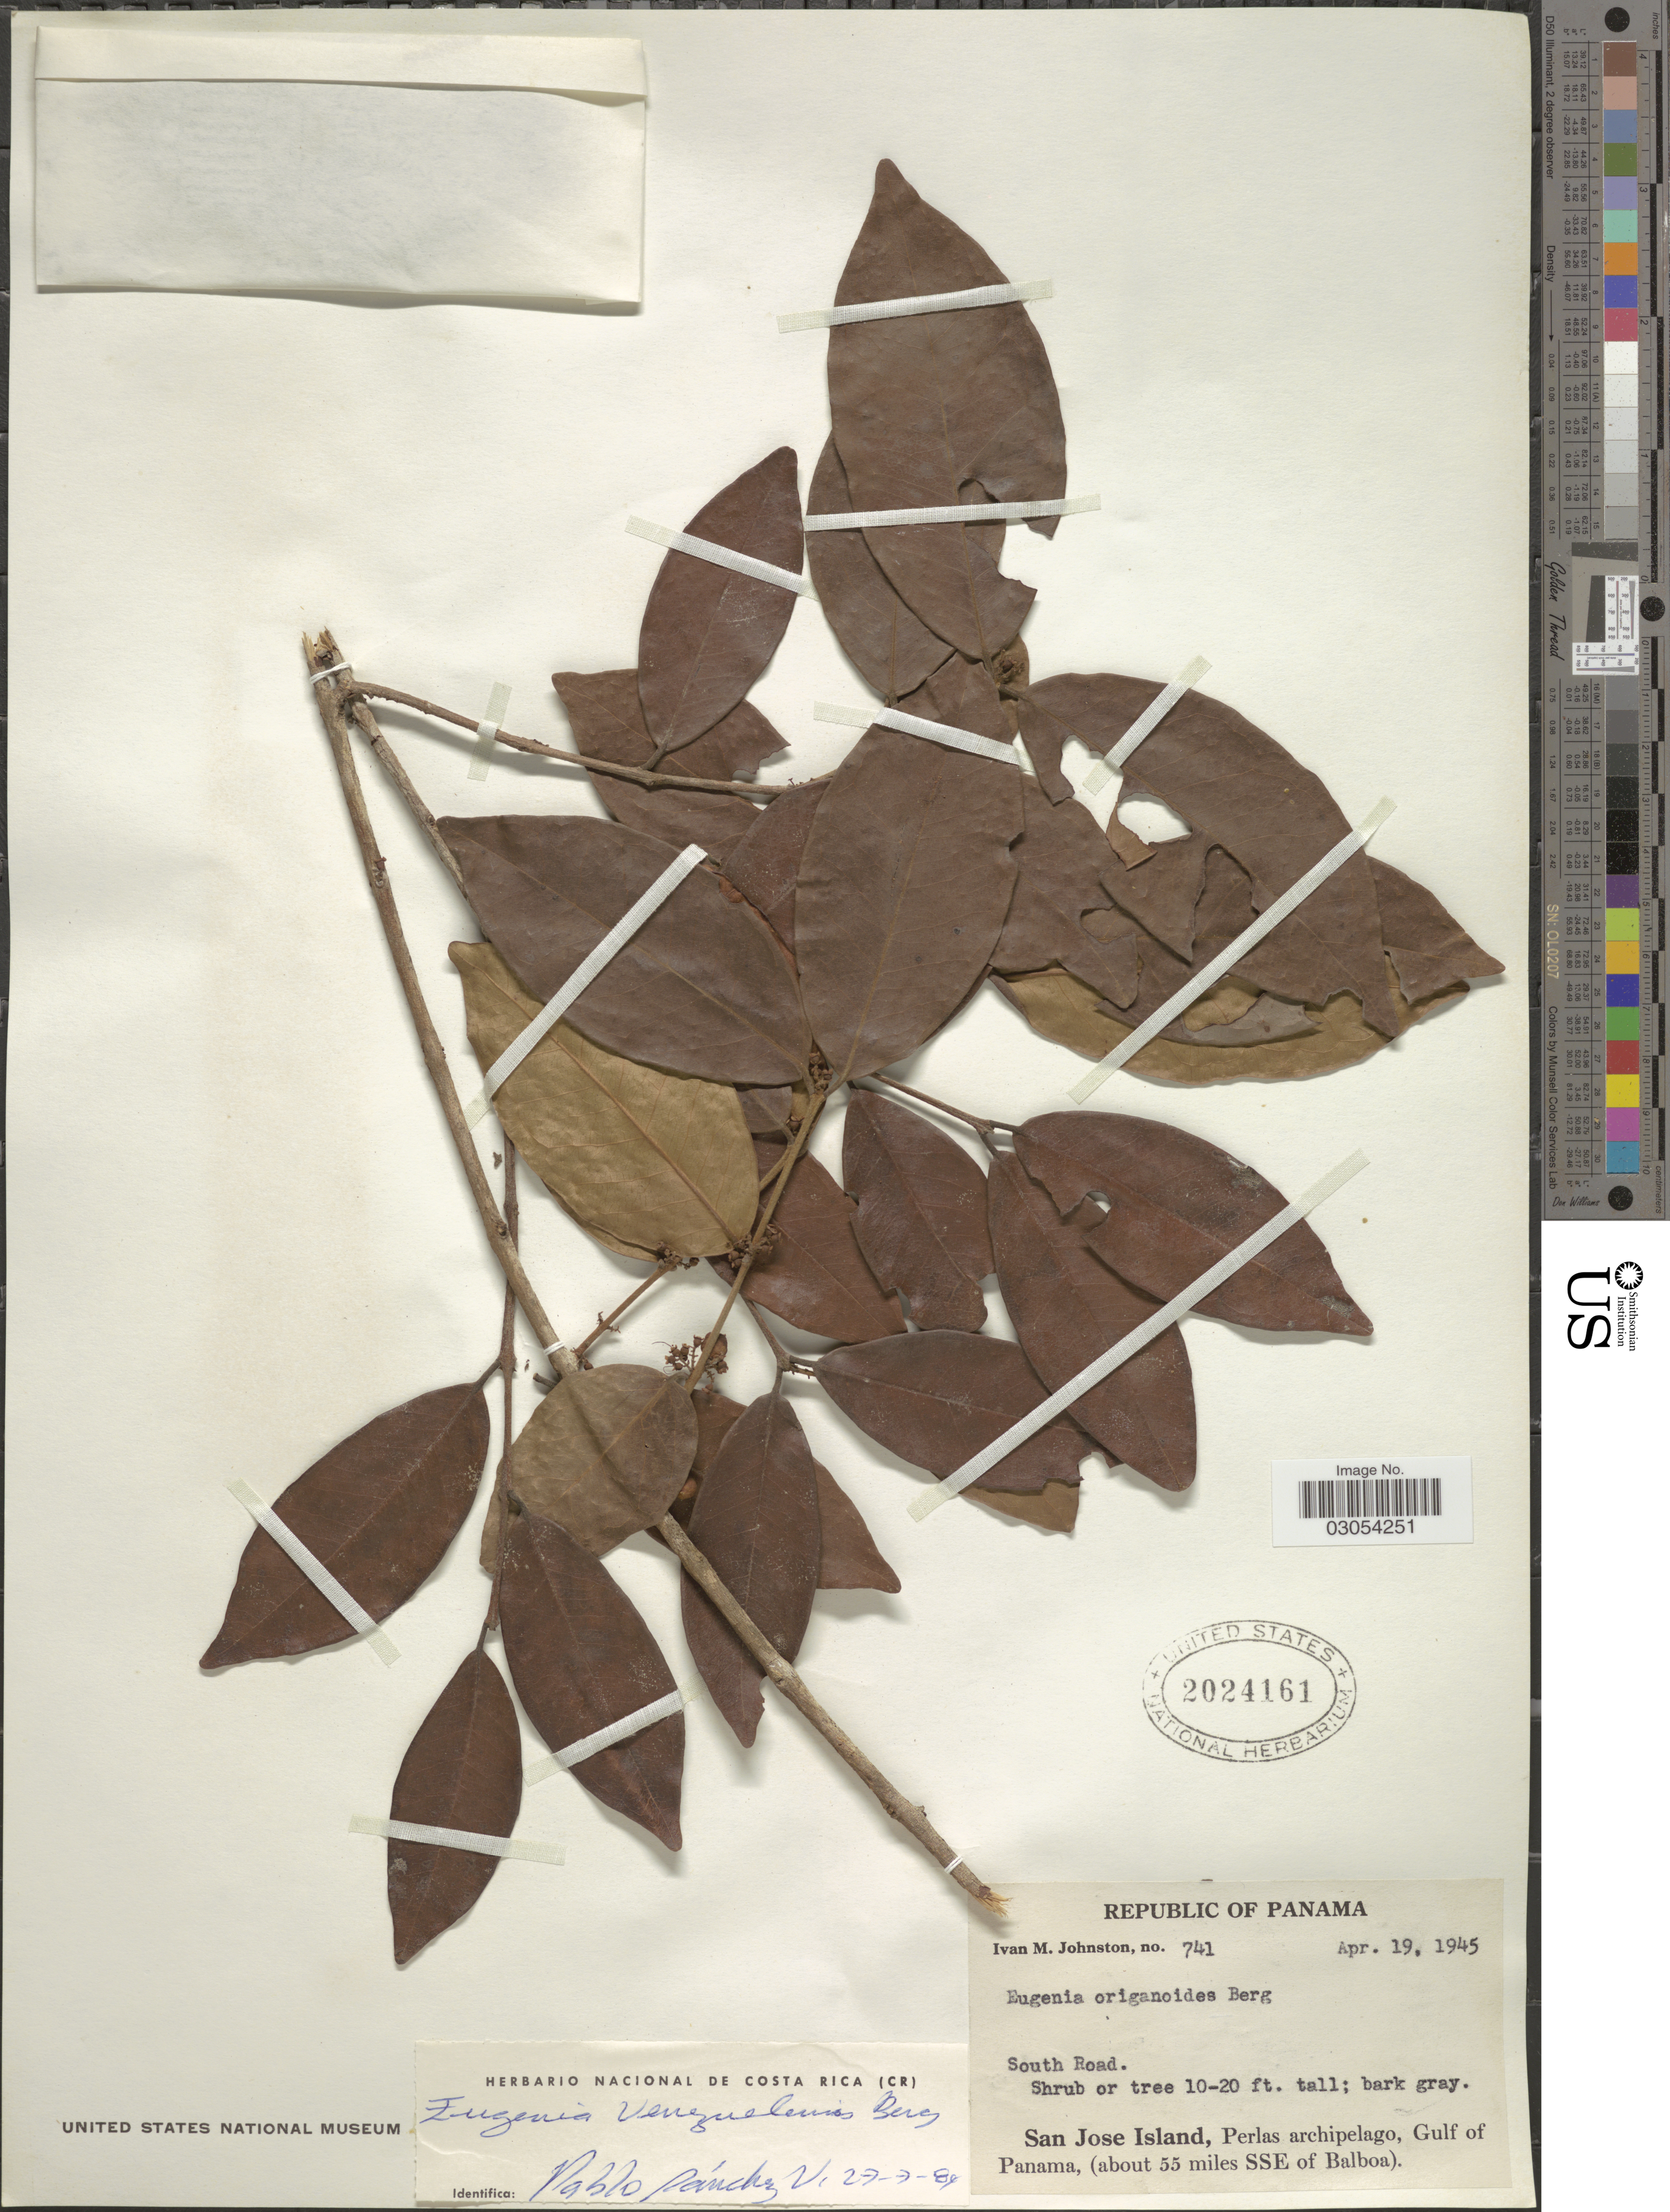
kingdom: Plantae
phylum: Tracheophyta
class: Magnoliopsida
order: Myrtales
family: Myrtaceae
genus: Eugenia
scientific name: Eugenia venezuelensis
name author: O. Berg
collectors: I.M. Johnston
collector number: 741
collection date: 1945-04-19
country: Panama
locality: Republic of Panama. South Road. San Jose Island, Perlas archipelago, Gulf of Panama, (about 55 miles SSE of Balboa).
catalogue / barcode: US 2024161